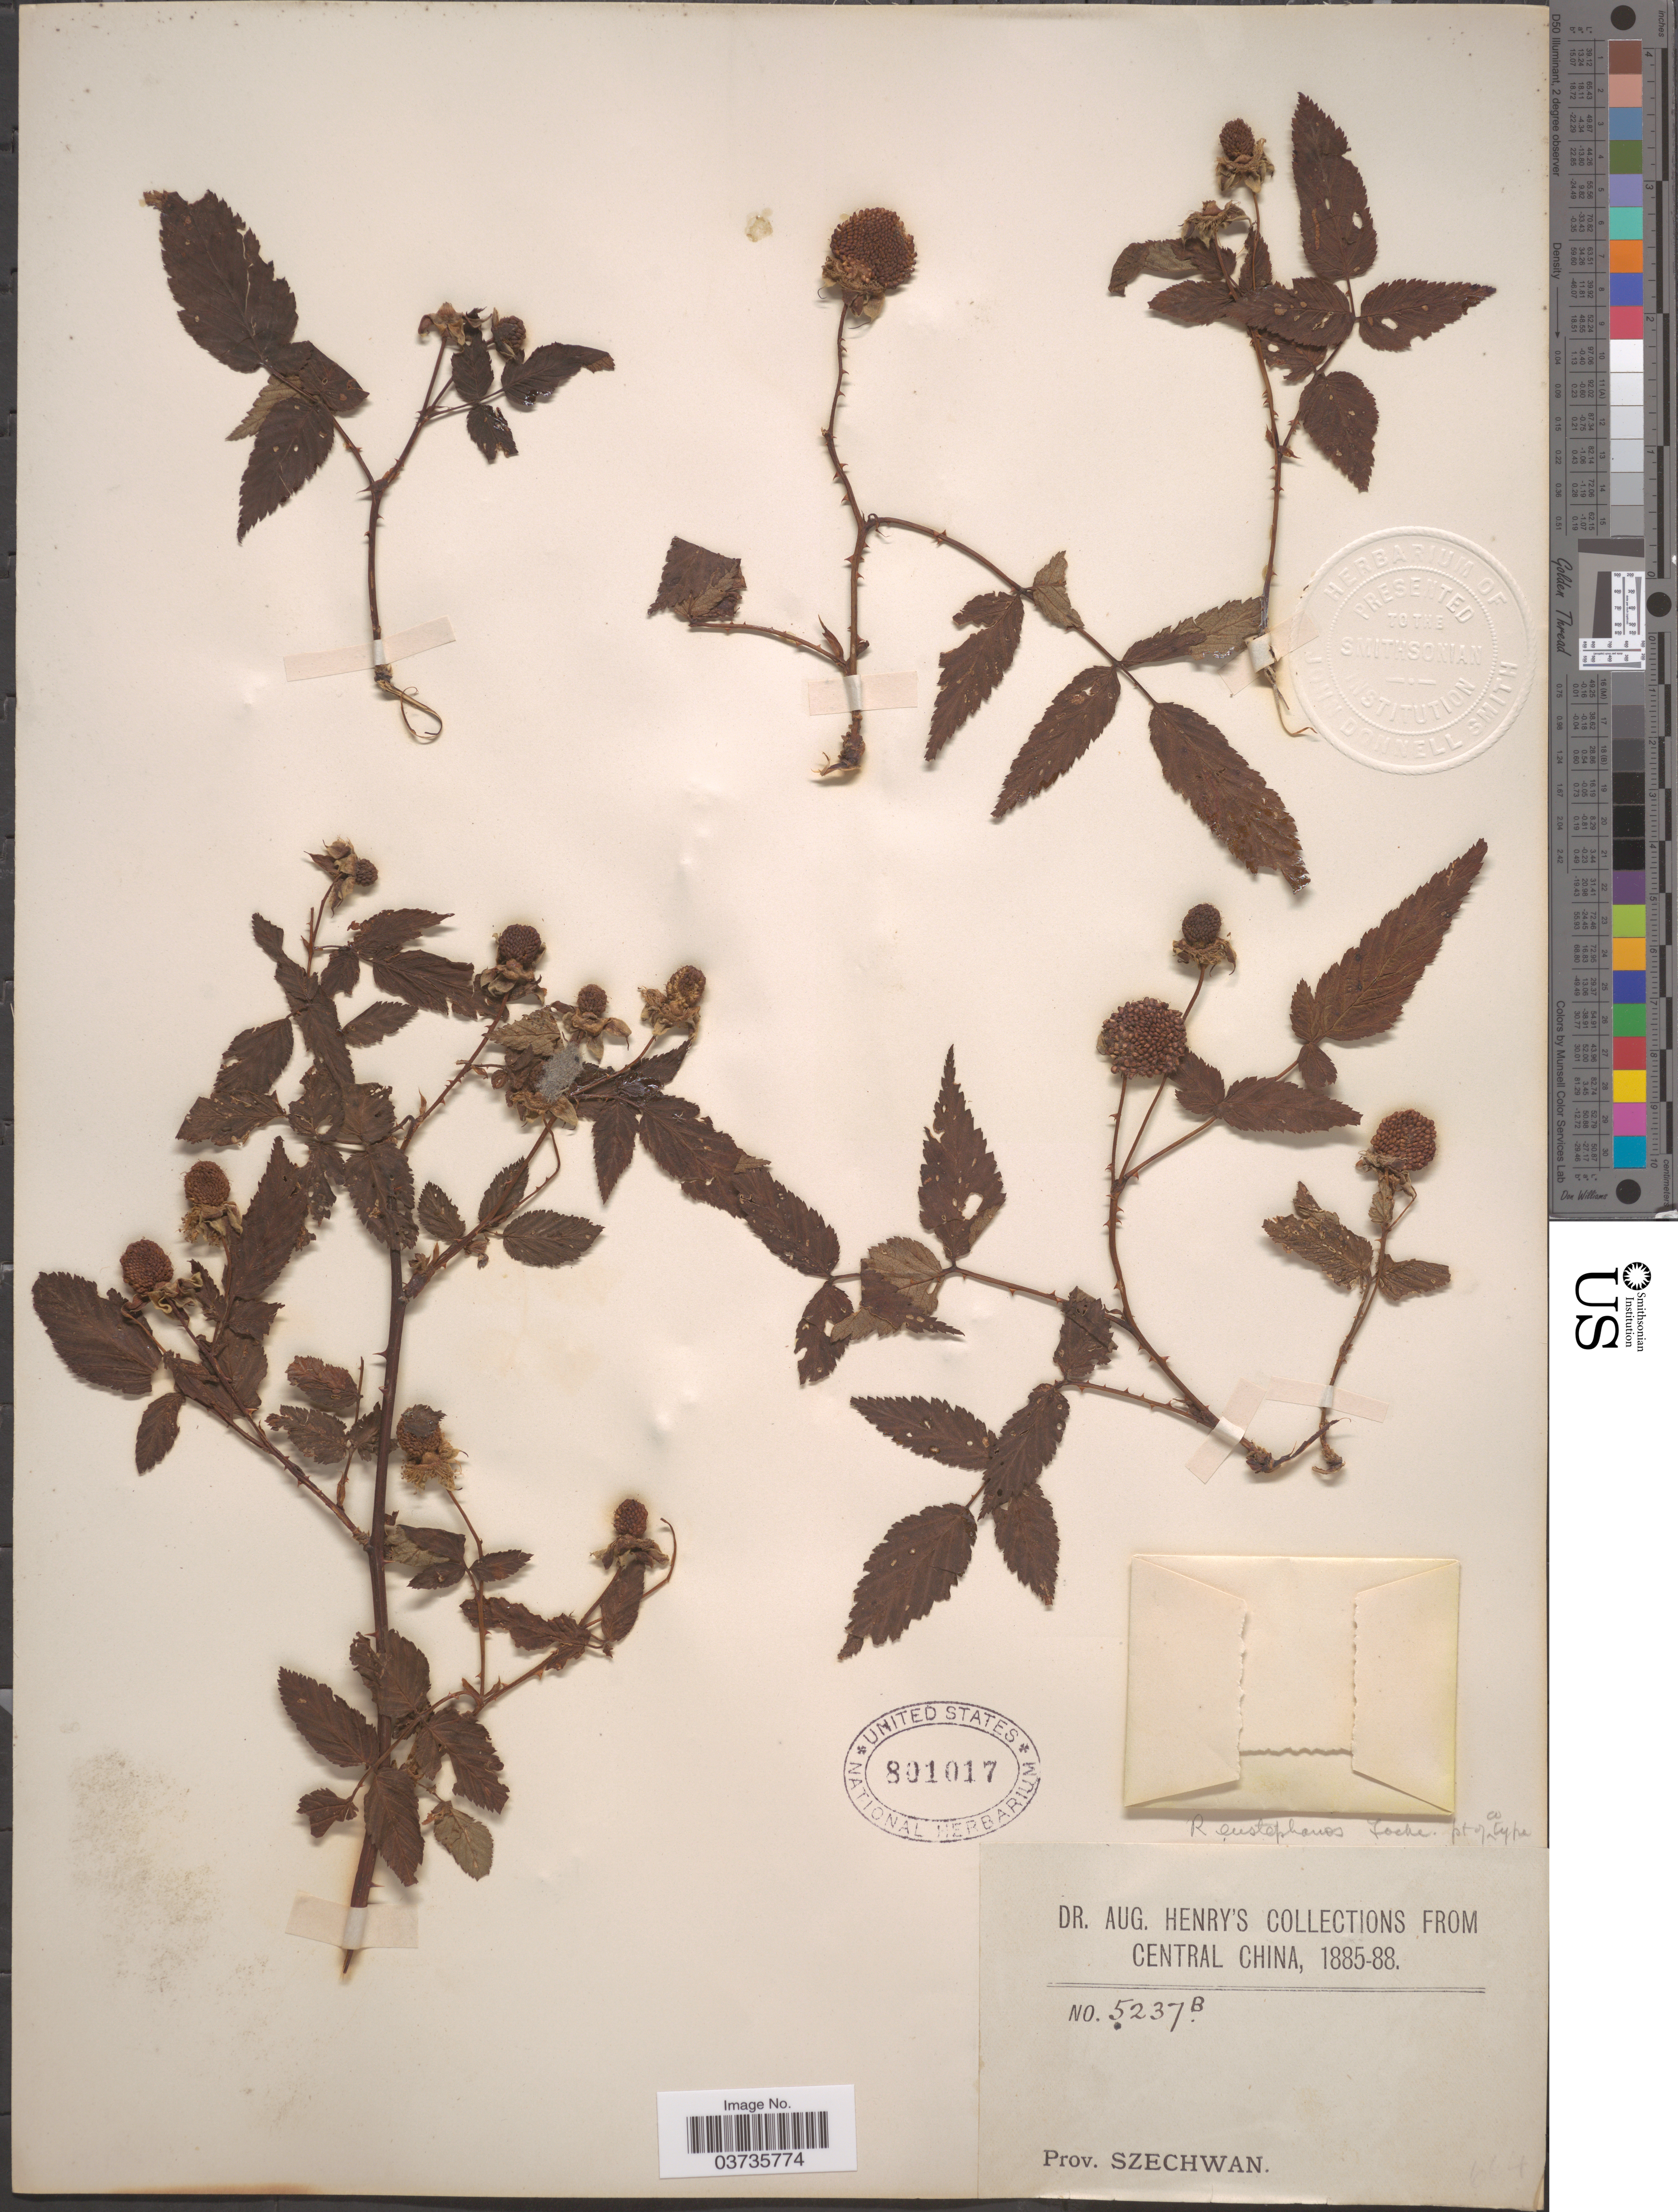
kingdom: Plantae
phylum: Tracheophyta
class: Magnoliopsida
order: Rosales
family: Rosaceae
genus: Rubus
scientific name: Rubus eustephanos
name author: Focke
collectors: A. Henry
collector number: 5237 B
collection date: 1885/1888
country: China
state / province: Sichuan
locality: Central China. Prov. Szechwan.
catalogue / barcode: US 801017